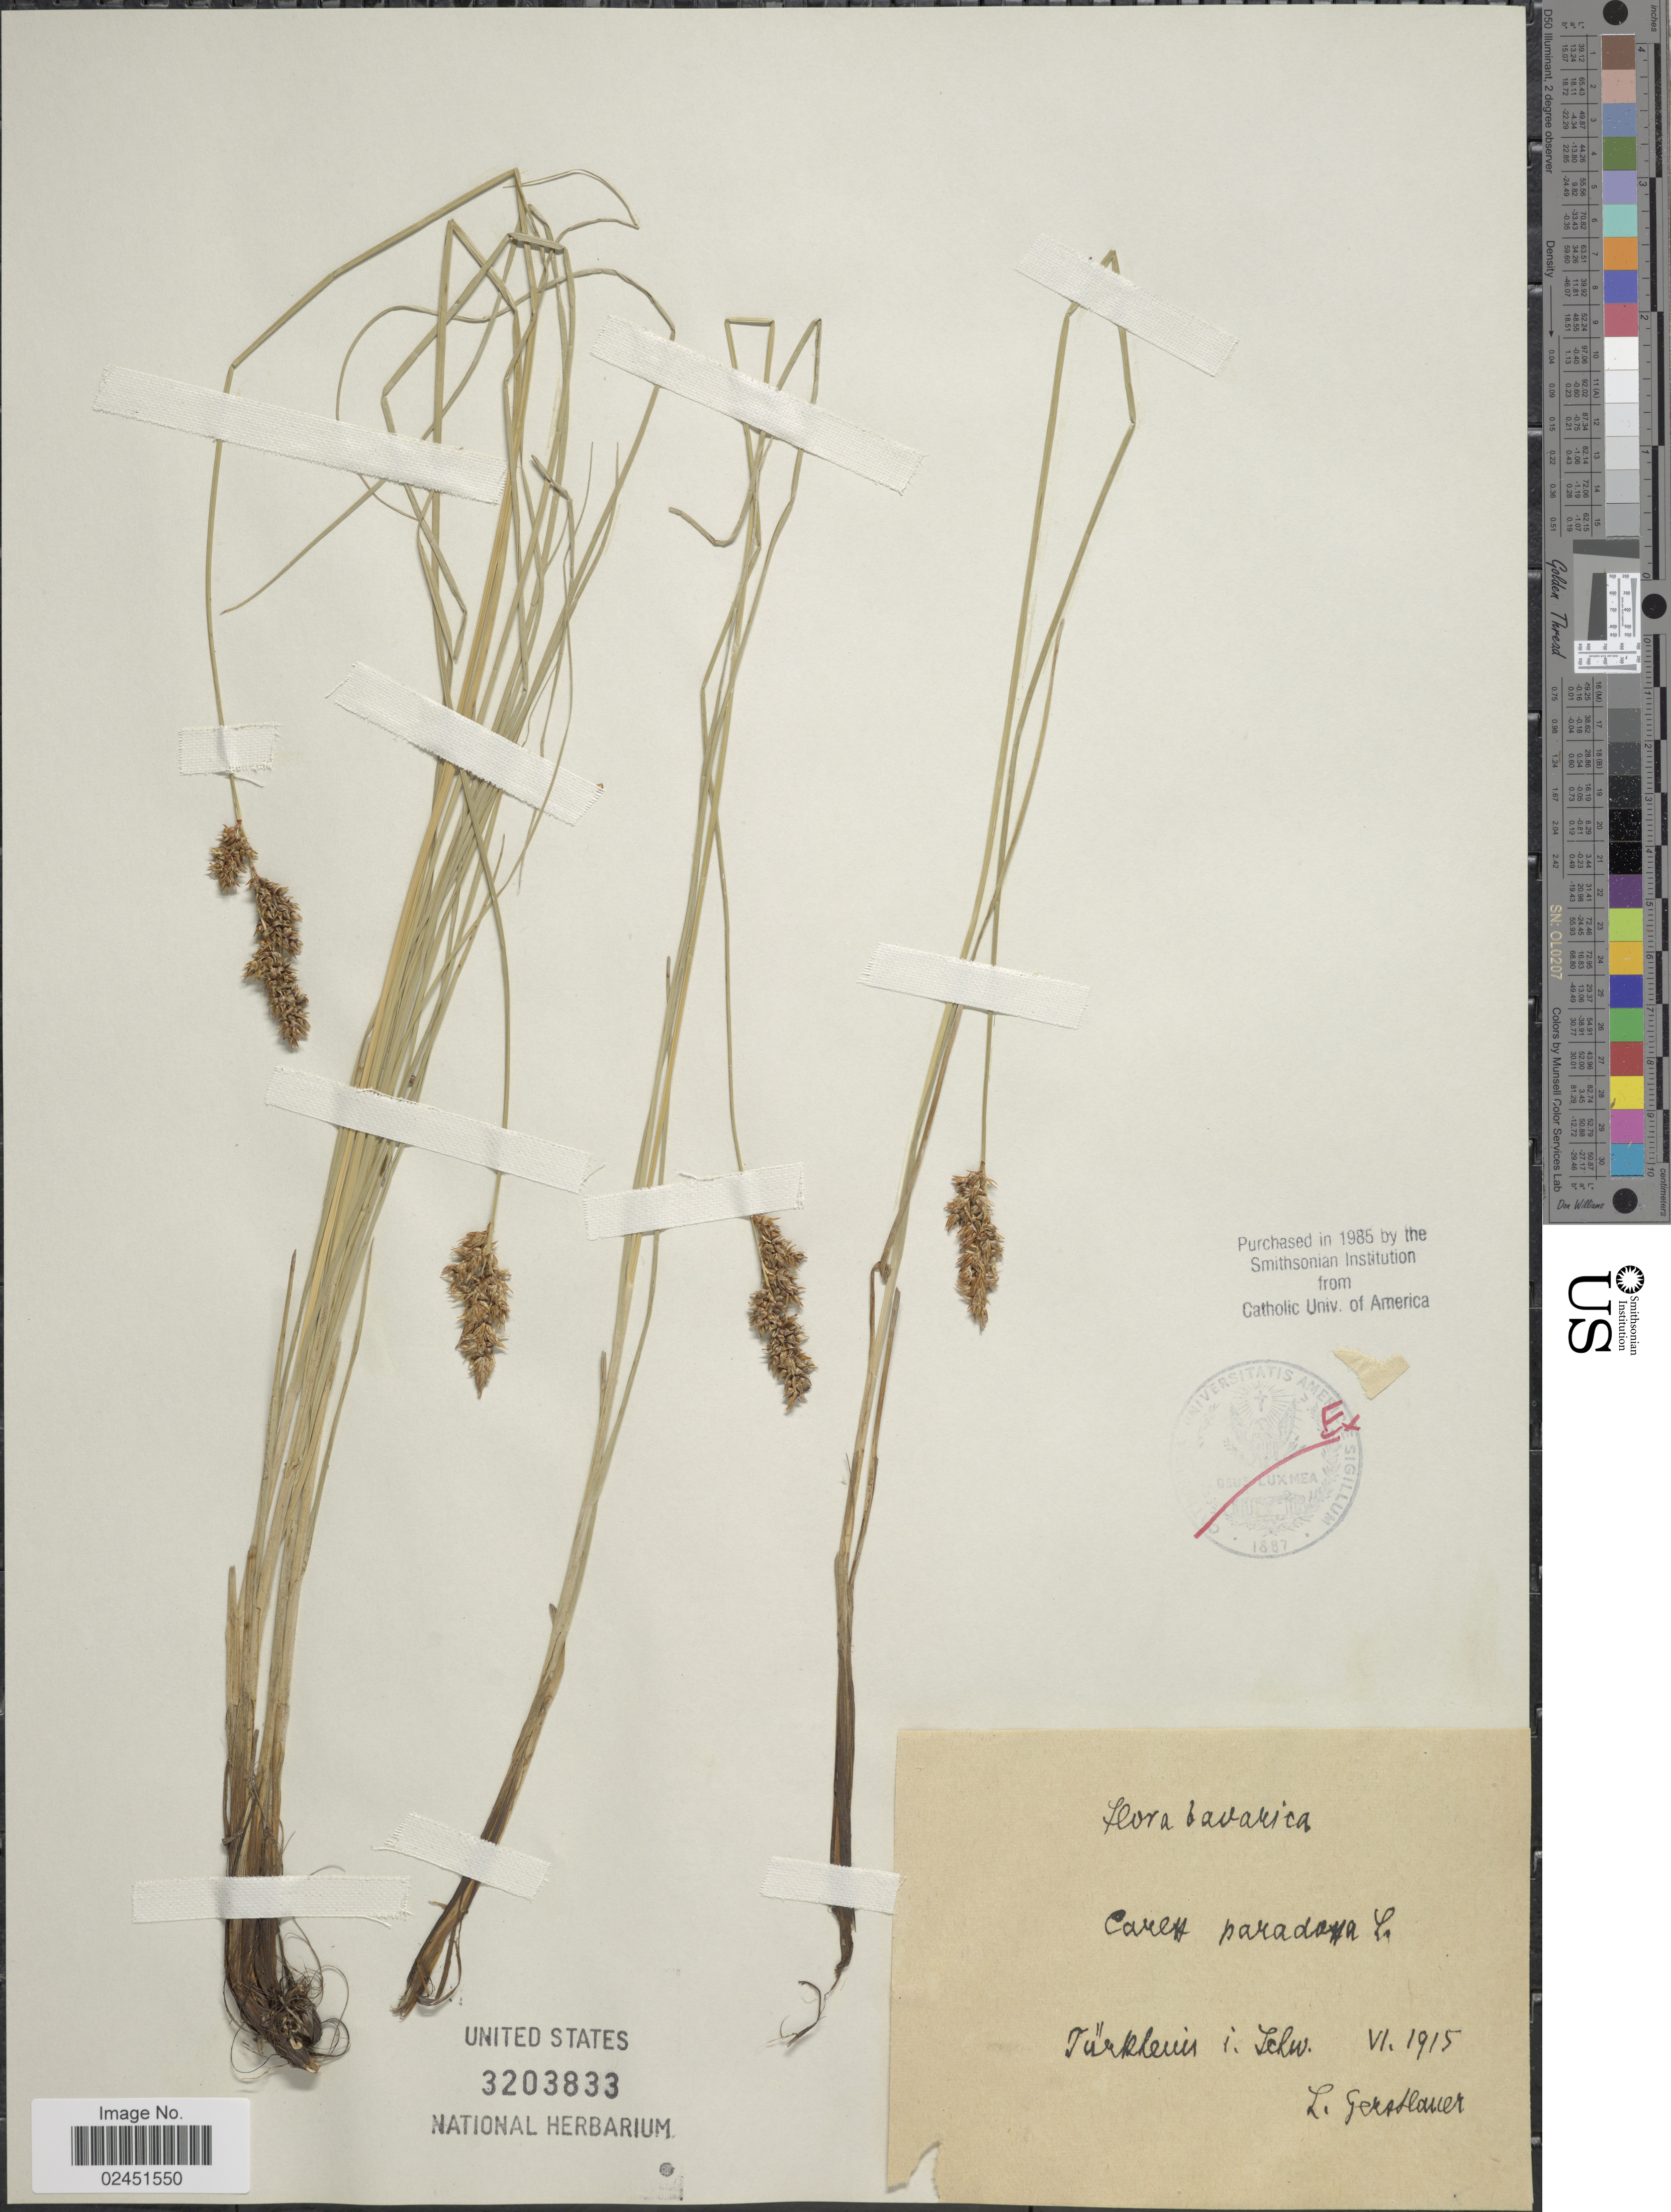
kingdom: Plantae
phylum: Tracheophyta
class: Liliopsida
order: Poales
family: Cyperaceae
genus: Carex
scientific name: Carex appropinquata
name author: Schumach.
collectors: L. Gerstlauer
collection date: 1915-06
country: Germany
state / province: Bayern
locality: Bavarica. Turkleuis: Sckw. [interpreted]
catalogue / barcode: US 3203833